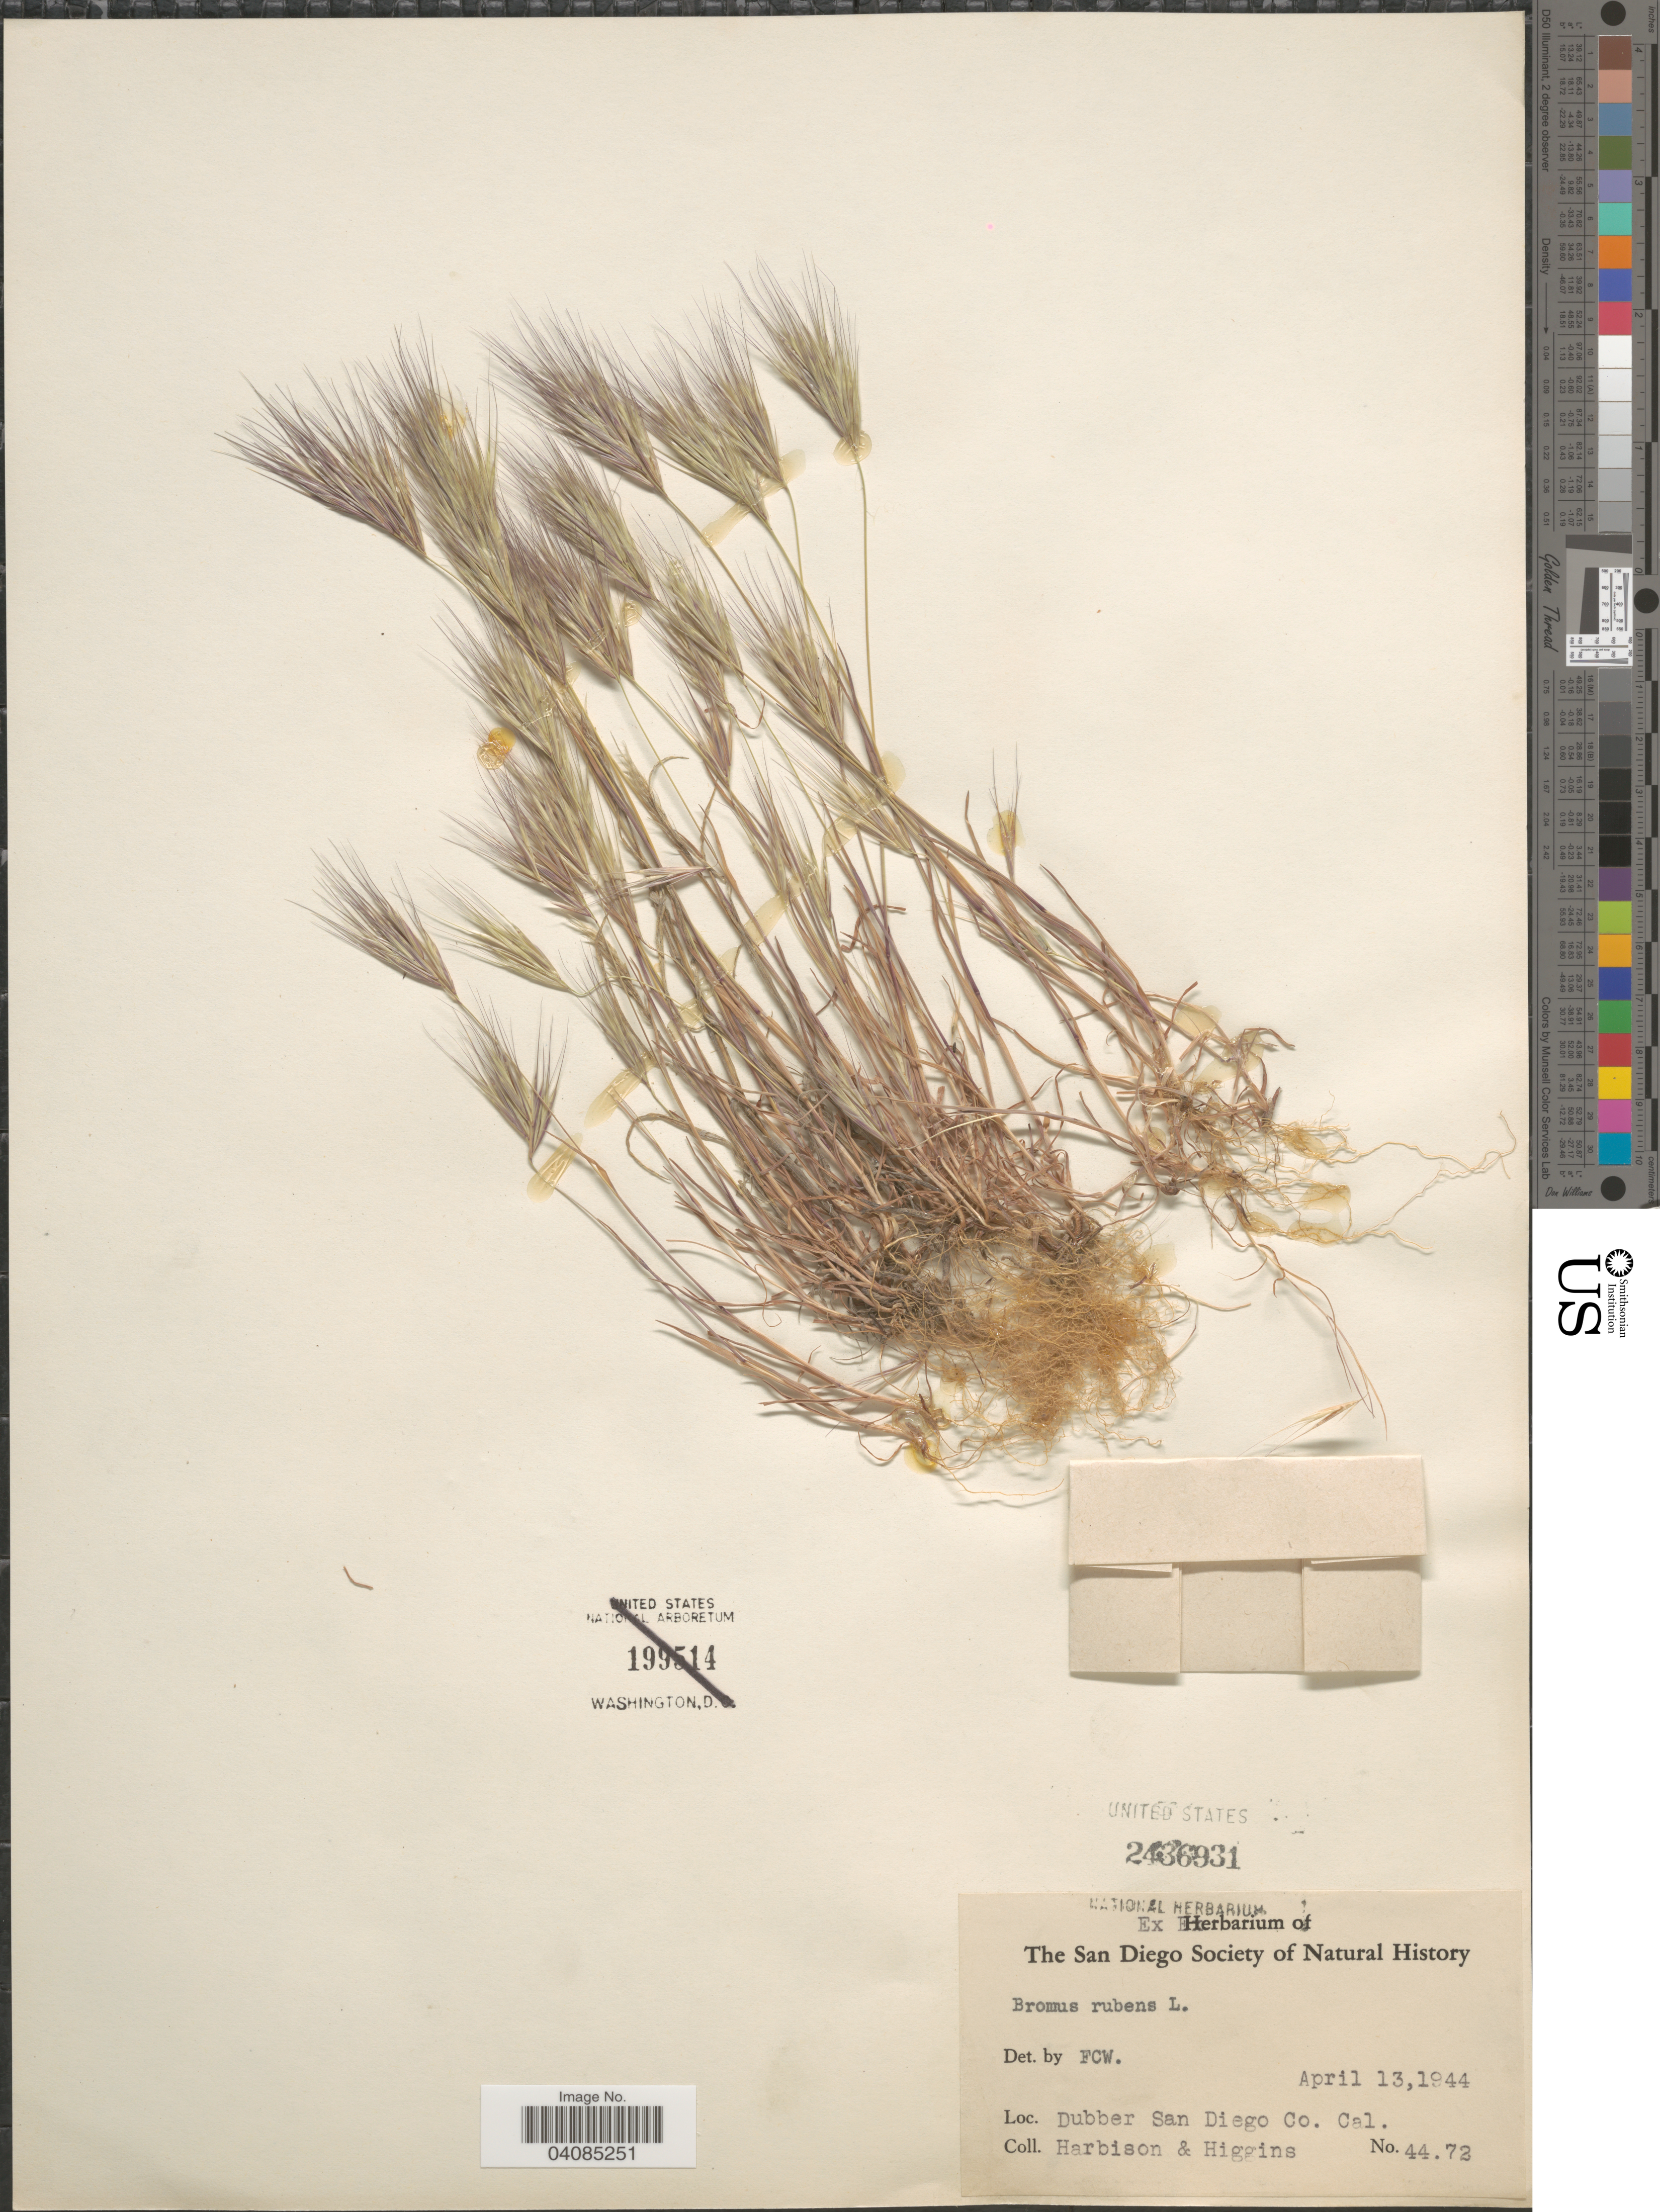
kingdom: Plantae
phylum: Tracheophyta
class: Liliopsida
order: Poales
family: Poaceae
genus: Bromus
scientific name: Bromus rubens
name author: L.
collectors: -- Higgins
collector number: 4472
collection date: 1944-04-13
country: United States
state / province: California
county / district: San Diego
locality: Dubber San Diego Co.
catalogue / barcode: US 2436931